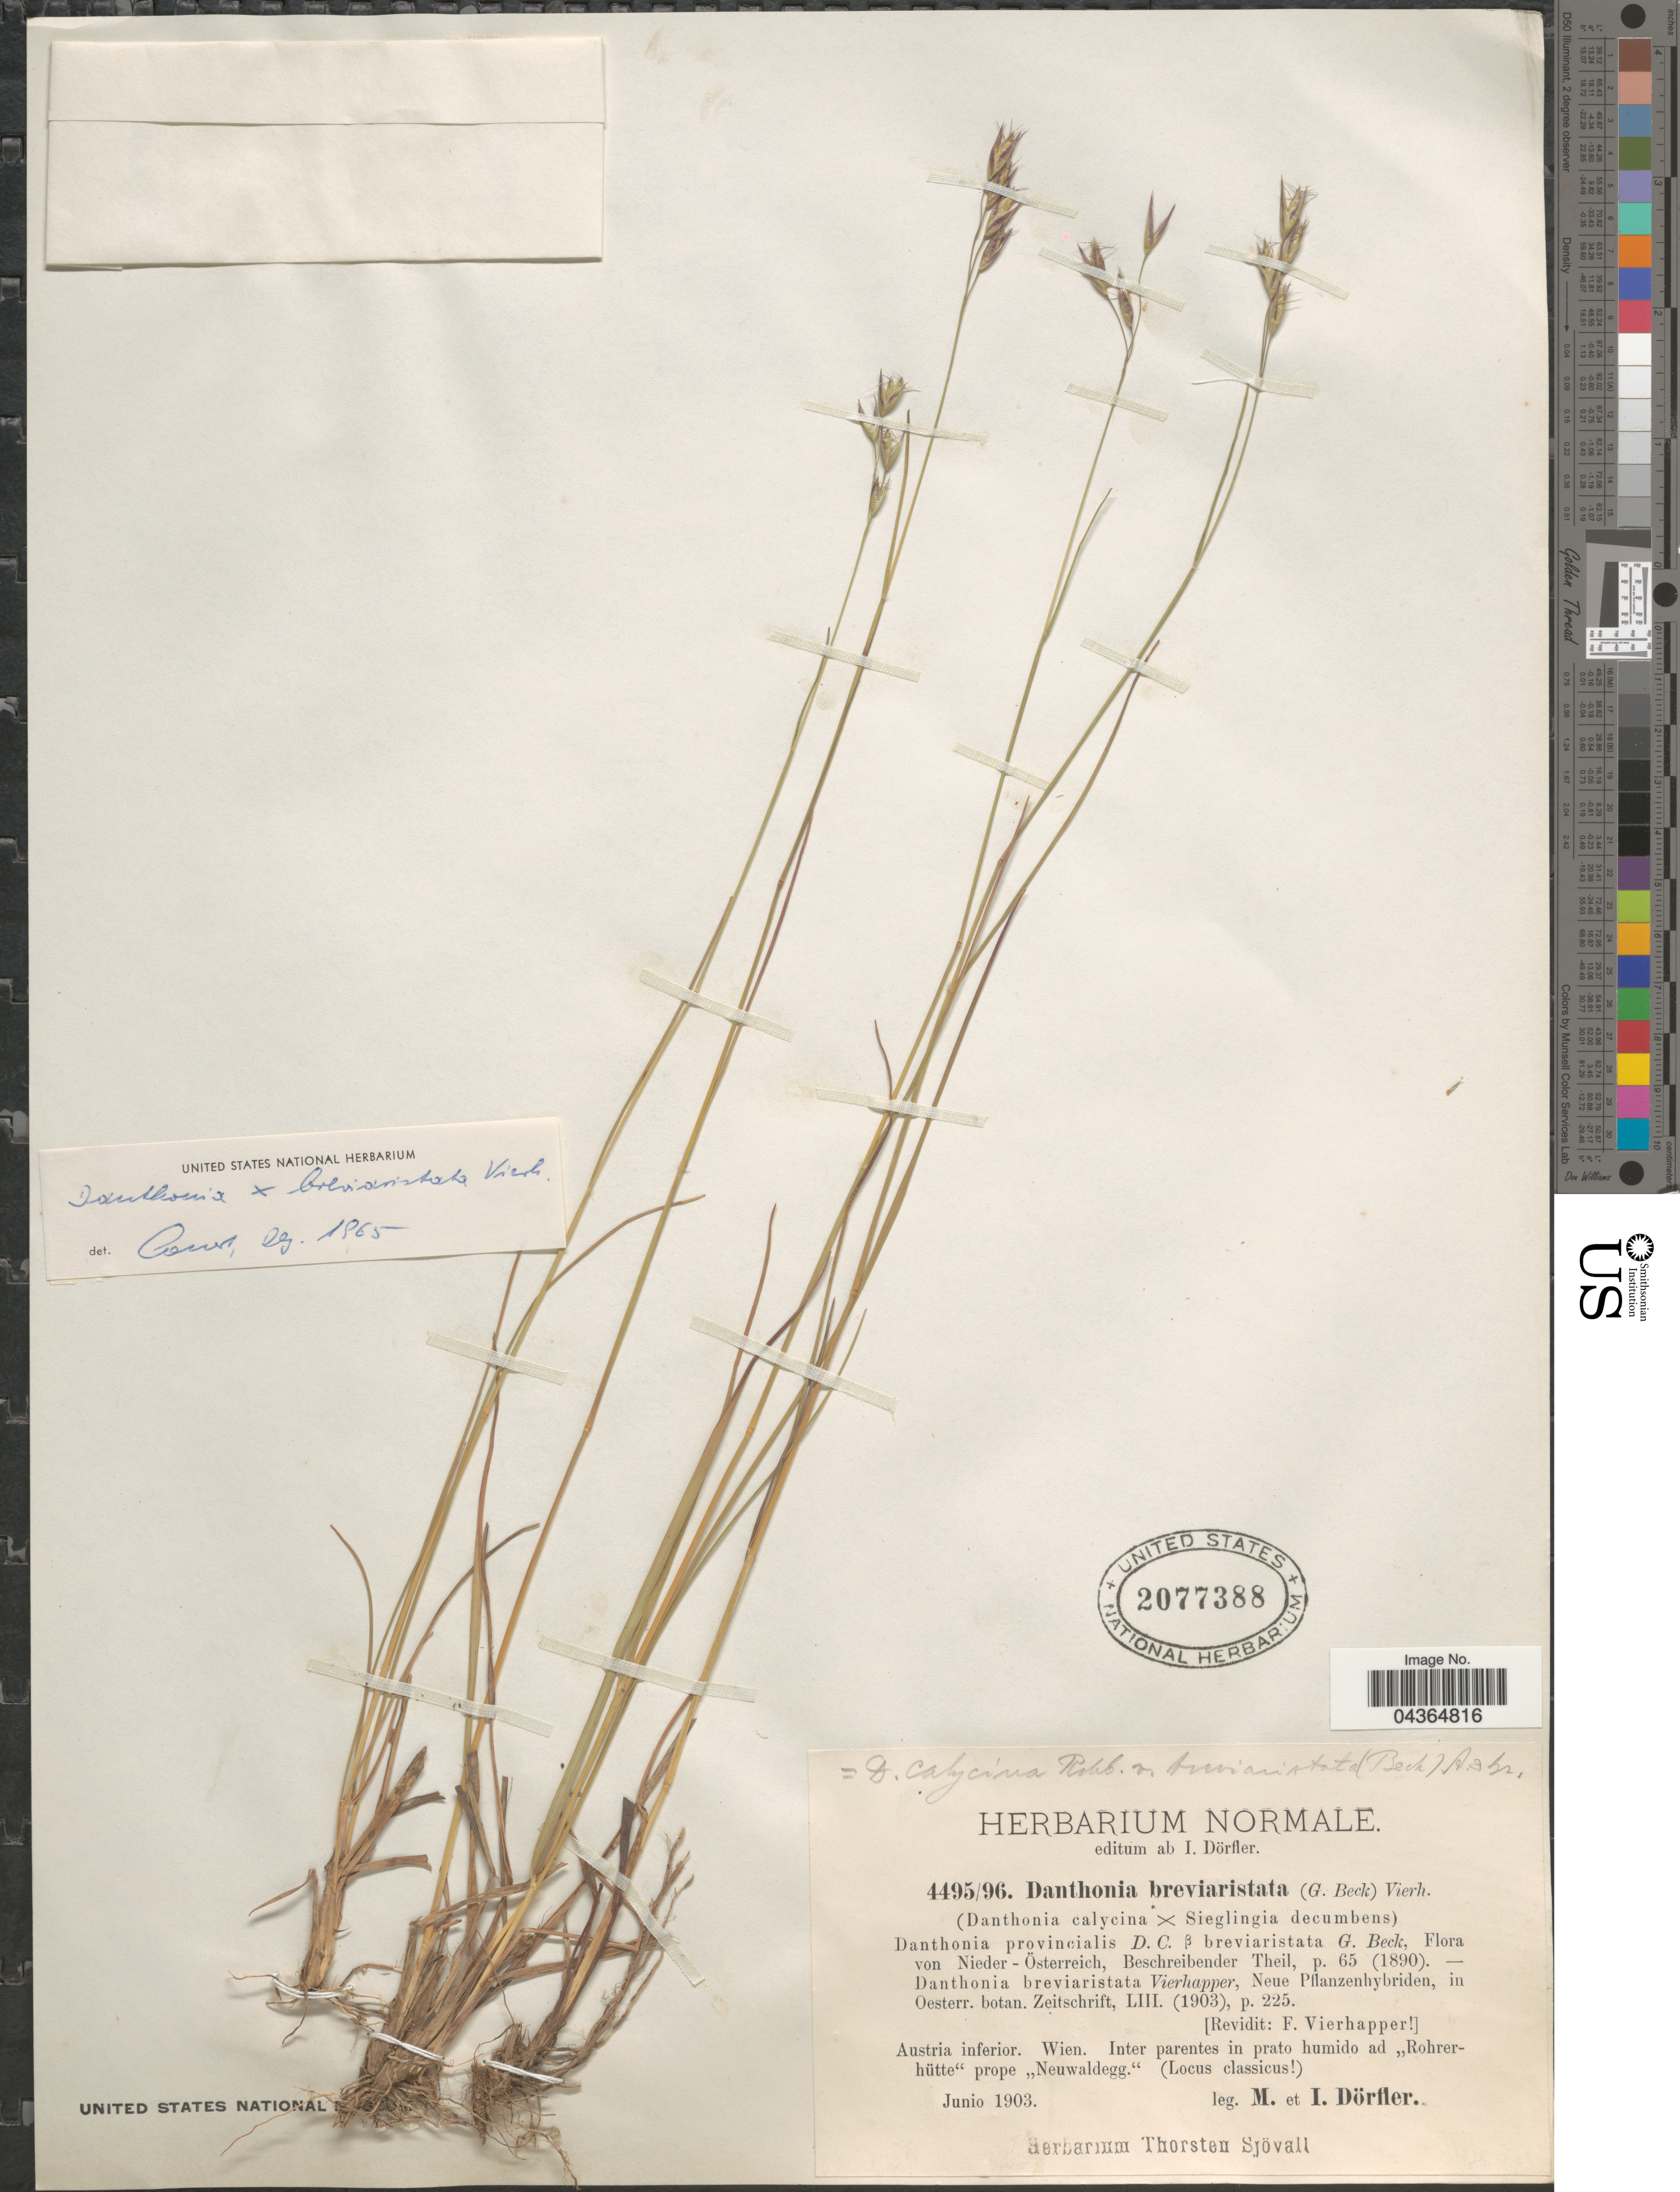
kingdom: Plantae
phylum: Tracheophyta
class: Liliopsida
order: Poales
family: Poaceae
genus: Danthonia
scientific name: Danthonia breviaristata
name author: (Beck) Vierh.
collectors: M. Dörfler & I. Dörfler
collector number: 4495/96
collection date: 1903-06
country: Austria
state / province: Wien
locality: Austria inferior. Inter parentes in prato humido ad "Rohrerhütte" prope "Neuwaldegg.".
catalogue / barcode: US 2077388